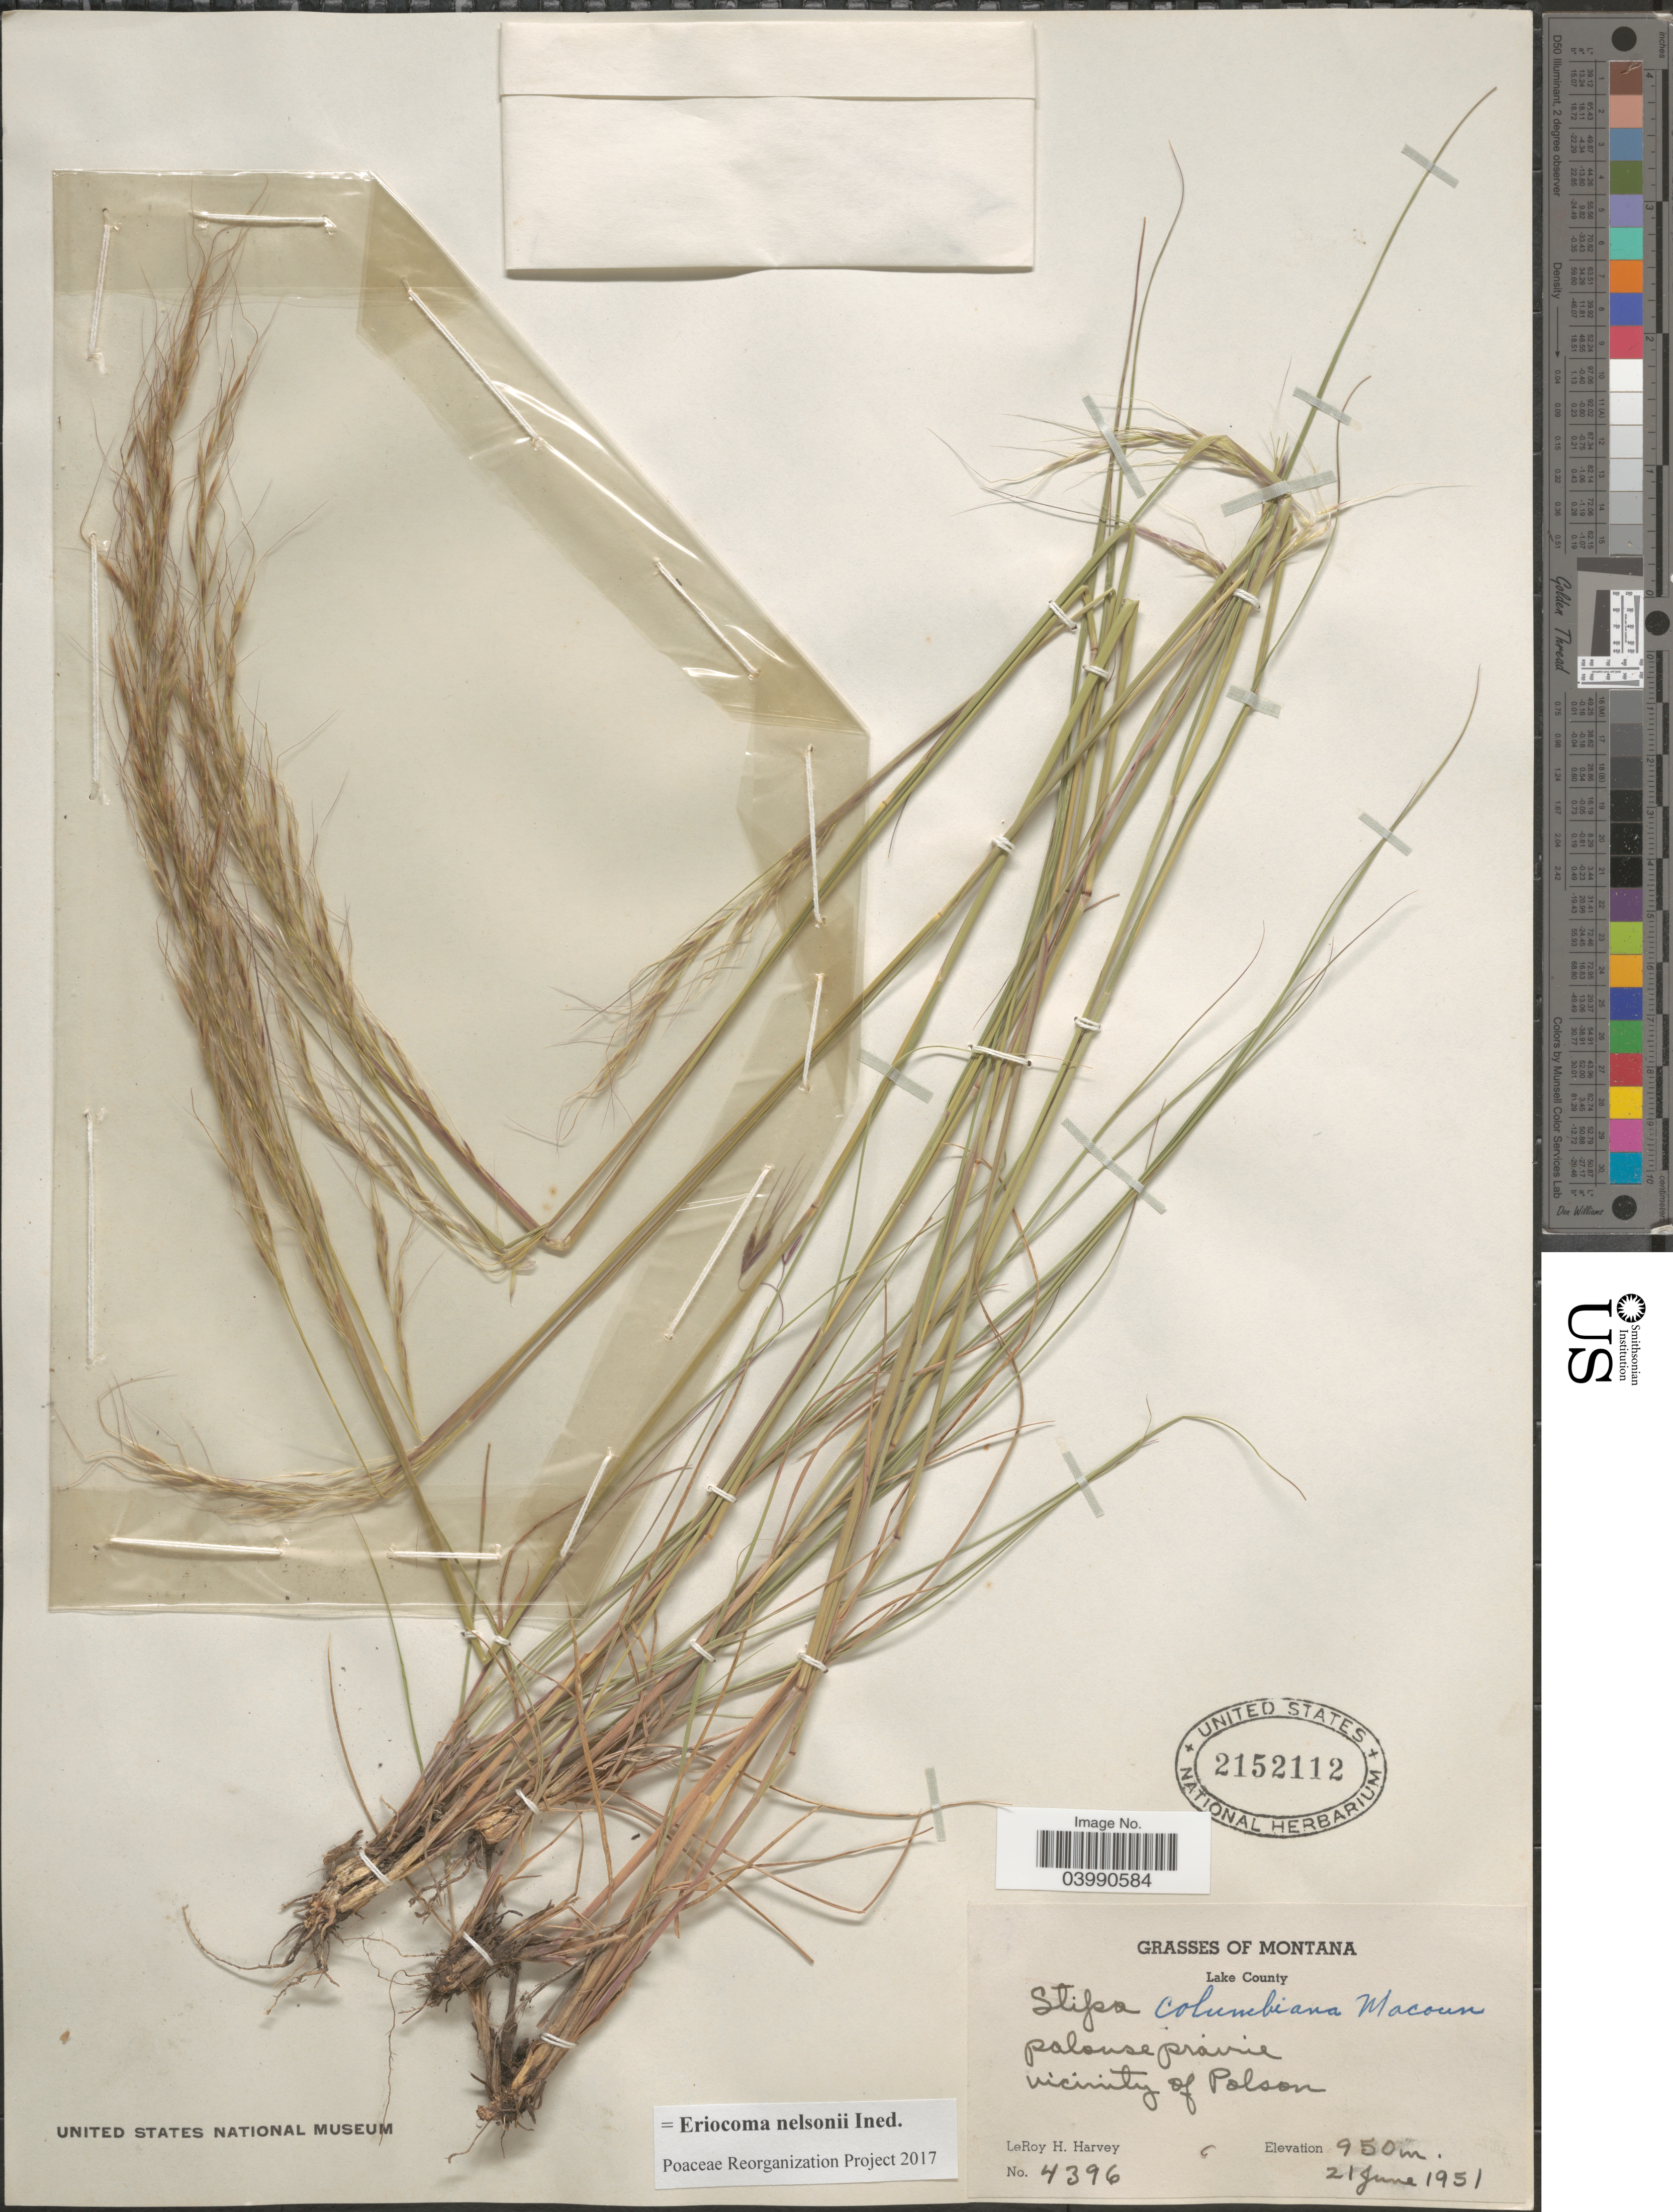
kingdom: Plantae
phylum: Tracheophyta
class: Liliopsida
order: Poales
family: Poaceae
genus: Eriocoma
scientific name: Eriocoma nelsonii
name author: (Scribn.) Romasch.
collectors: L. H. Harvey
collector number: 4396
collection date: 1951-06-21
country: United States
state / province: Montana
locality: Lake County. Palouse prairie. Vicinity of Polson.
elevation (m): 950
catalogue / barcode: US 2152112